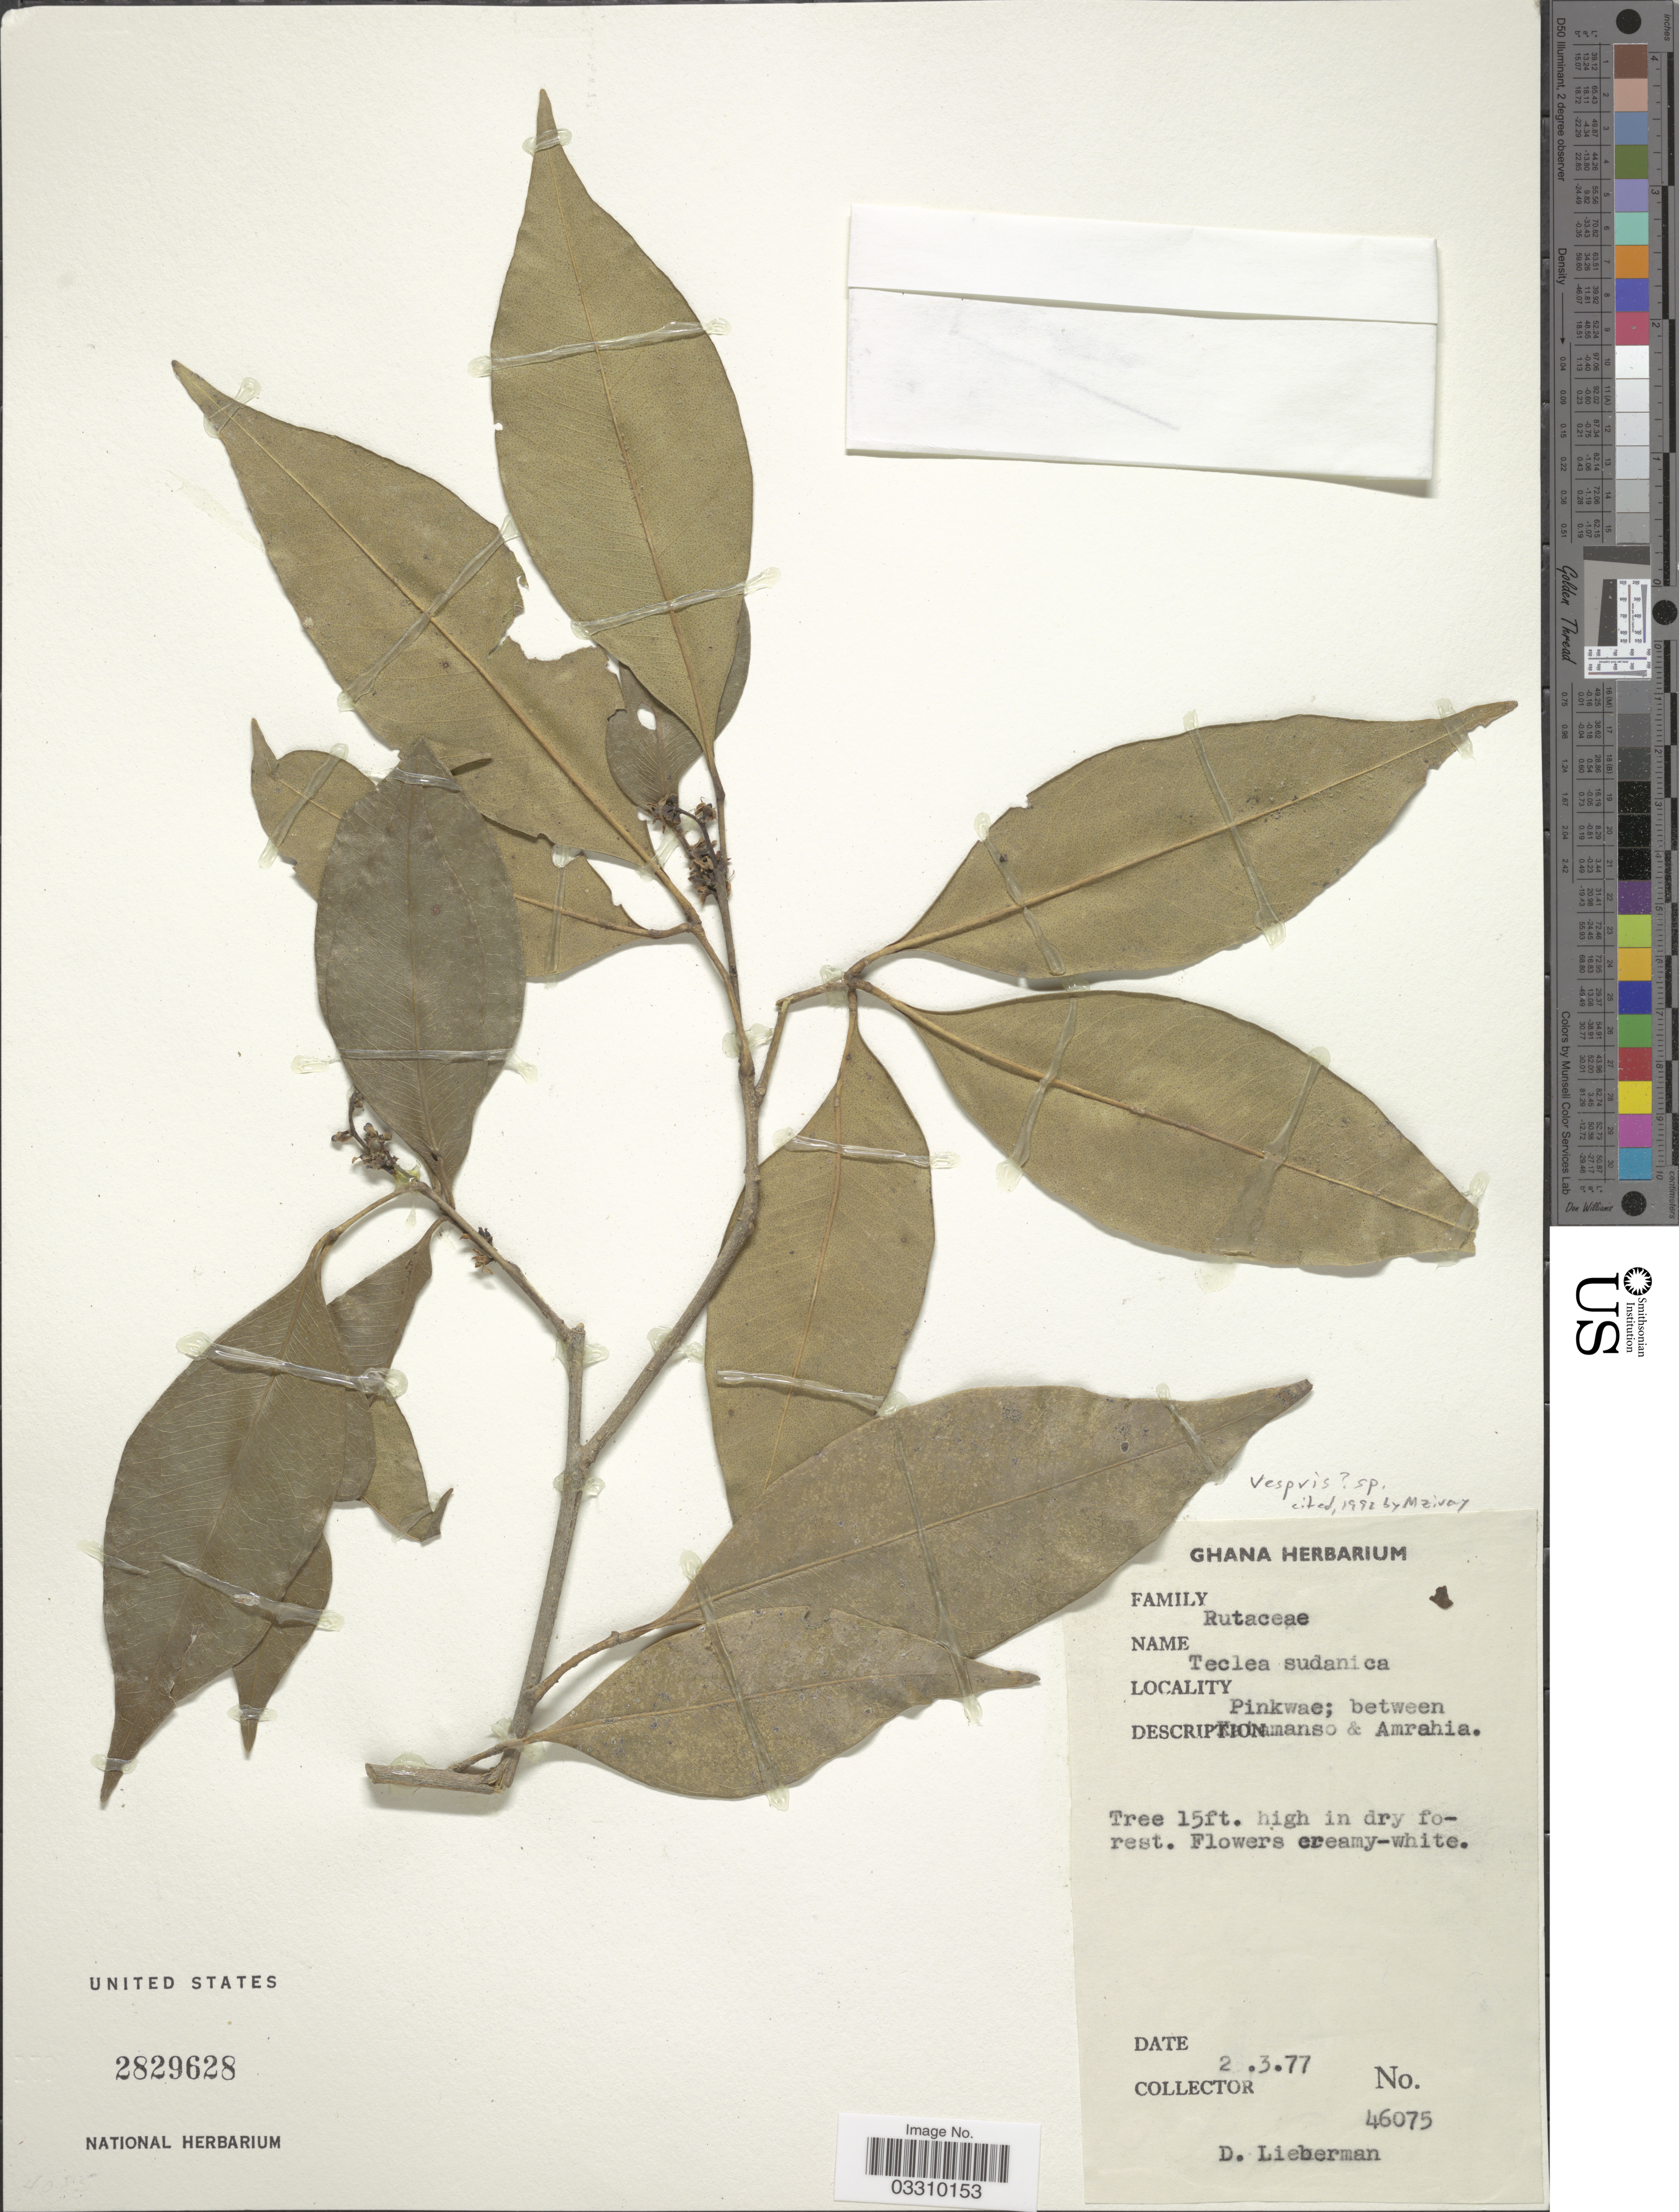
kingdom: Plantae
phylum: Tracheophyta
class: Magnoliopsida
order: Sapindales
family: Rutaceae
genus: Vepris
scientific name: Vepris sp.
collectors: D. Lieberman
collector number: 46075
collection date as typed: Transcribed d/m/y: 2/3/77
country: Ghana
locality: Pinkwae; between Katamanso & Amrahia.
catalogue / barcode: US 2829628